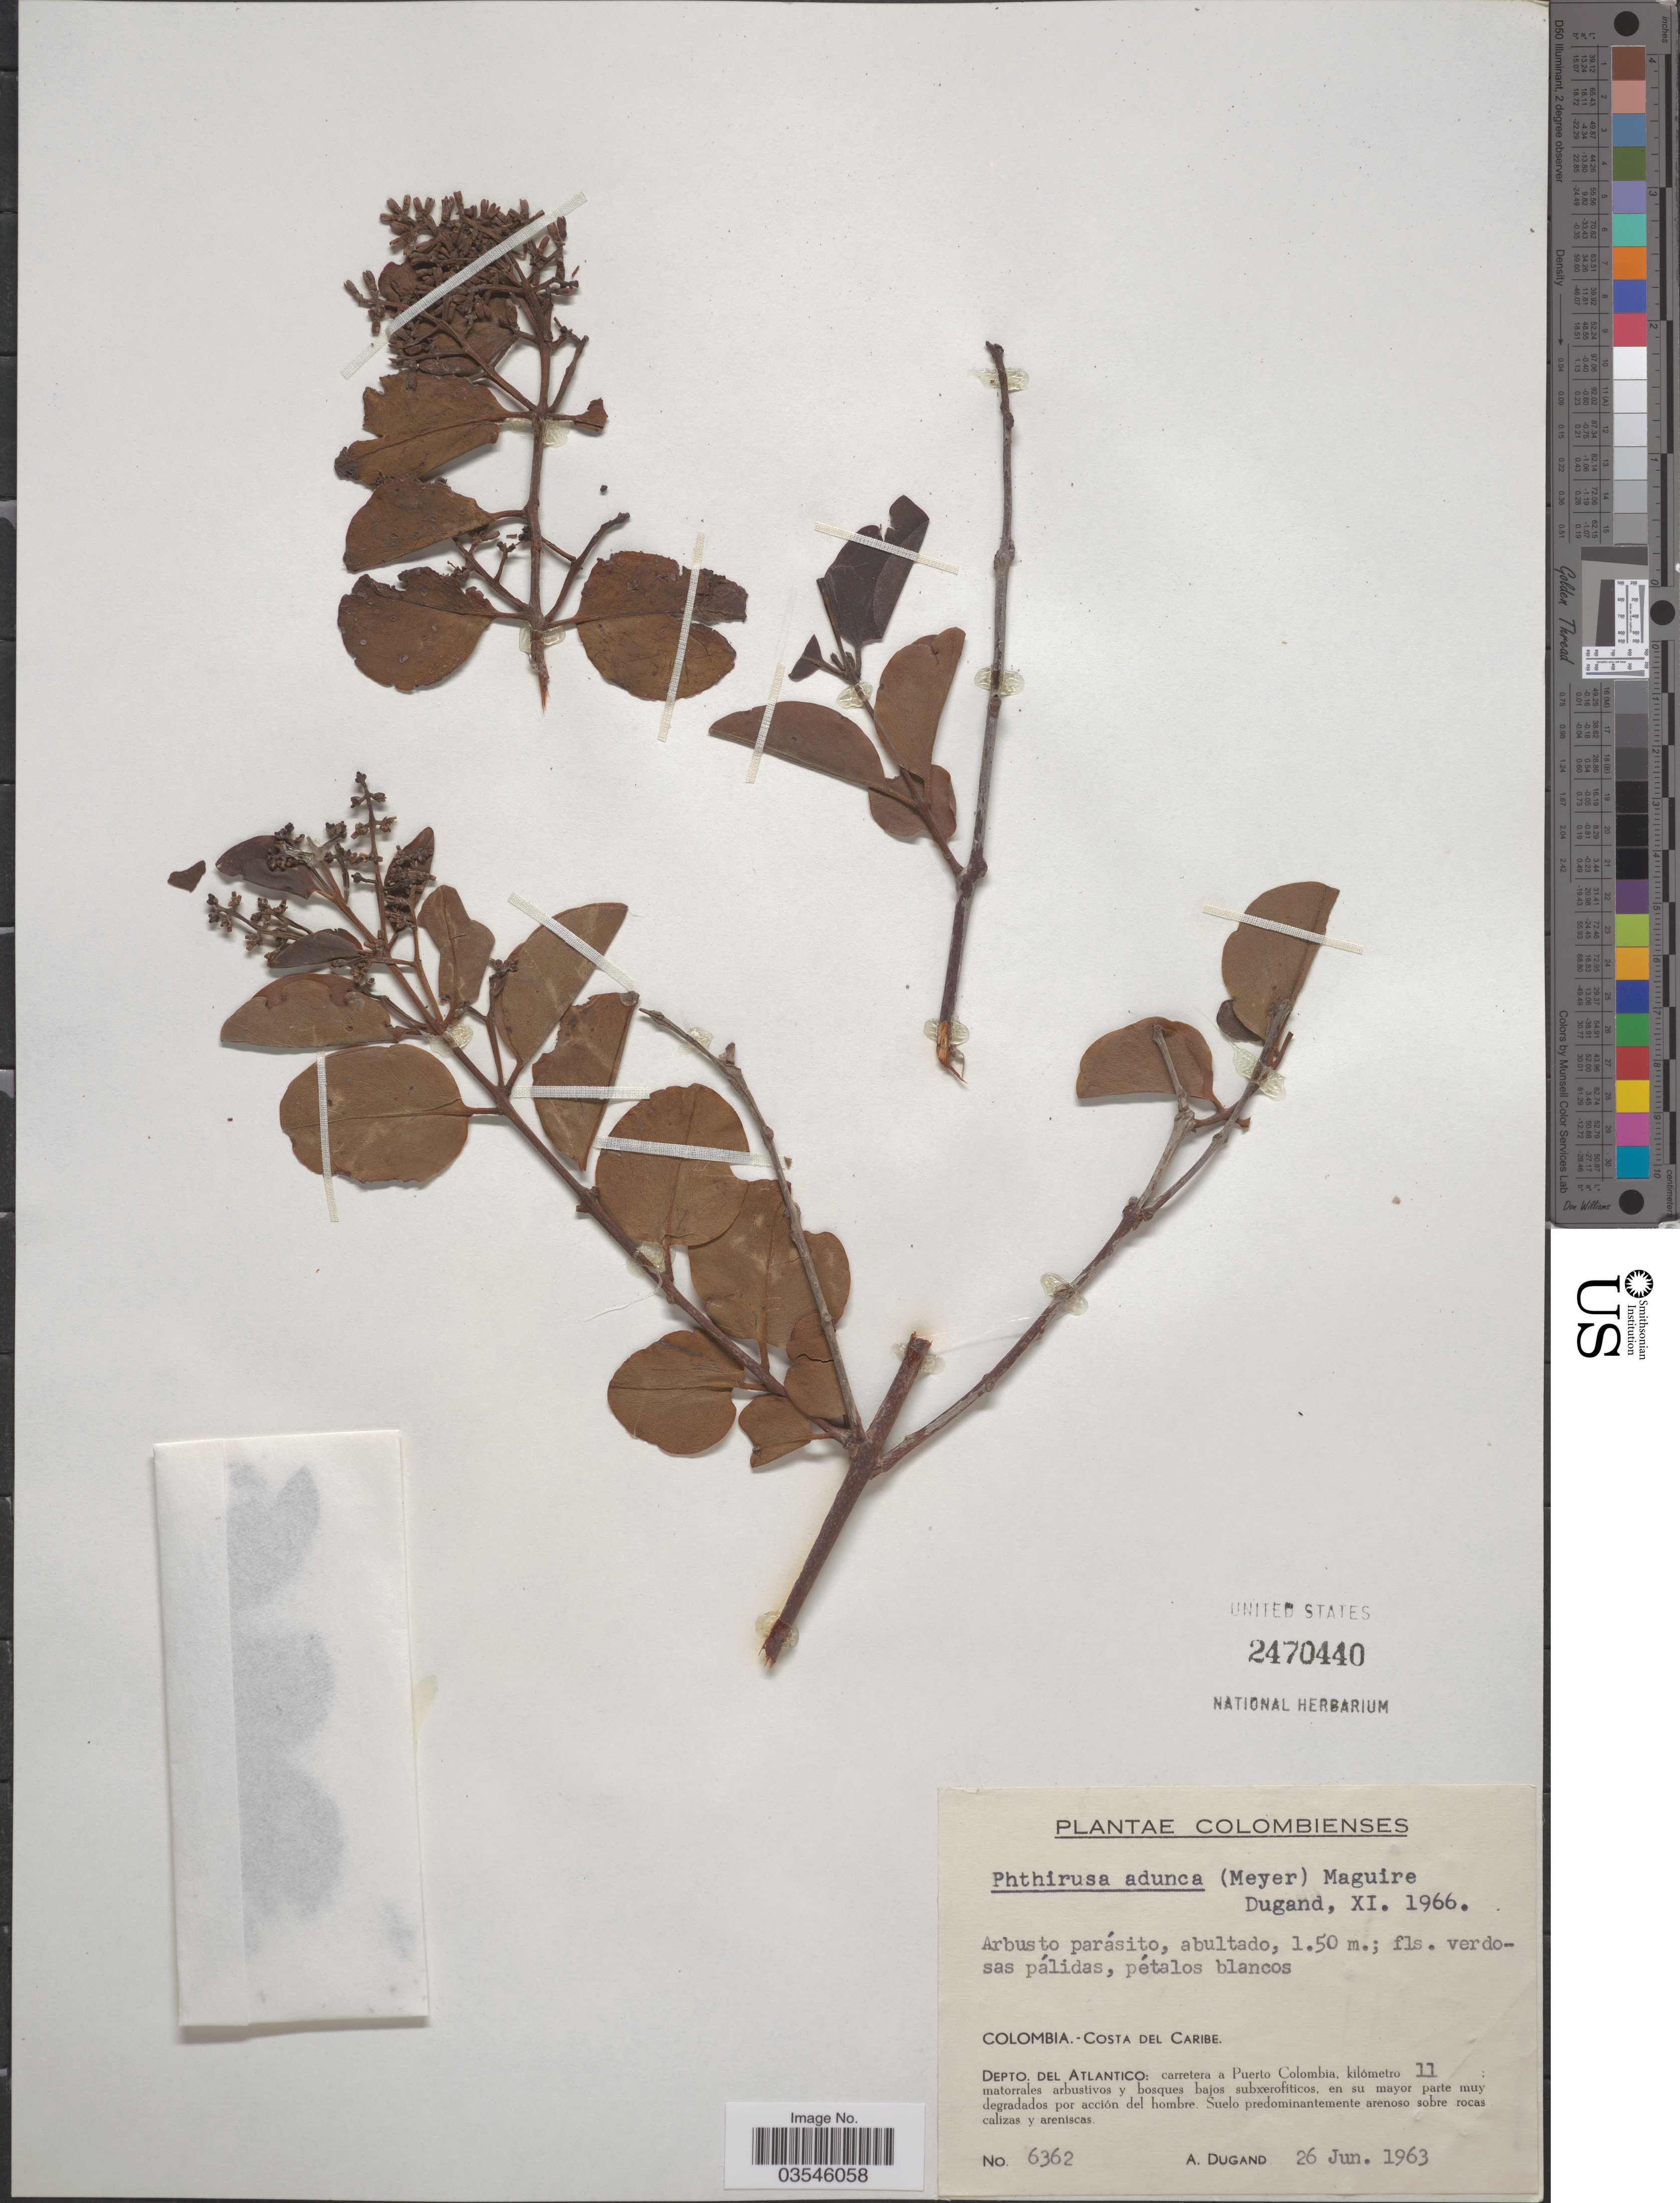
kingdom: Plantae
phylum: Tracheophyta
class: Magnoliopsida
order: Santalales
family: Loranthaceae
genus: Phthirusa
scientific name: Phthirusa adunca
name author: (G. Mey.) Maguire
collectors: A. Dugand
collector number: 6362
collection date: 1963-06-26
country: Colombia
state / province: Atlántico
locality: Costa del Caribe. Depto. del Altantico: carretera a Puerto Colombia, kilómetro 11.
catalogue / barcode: US 2470440